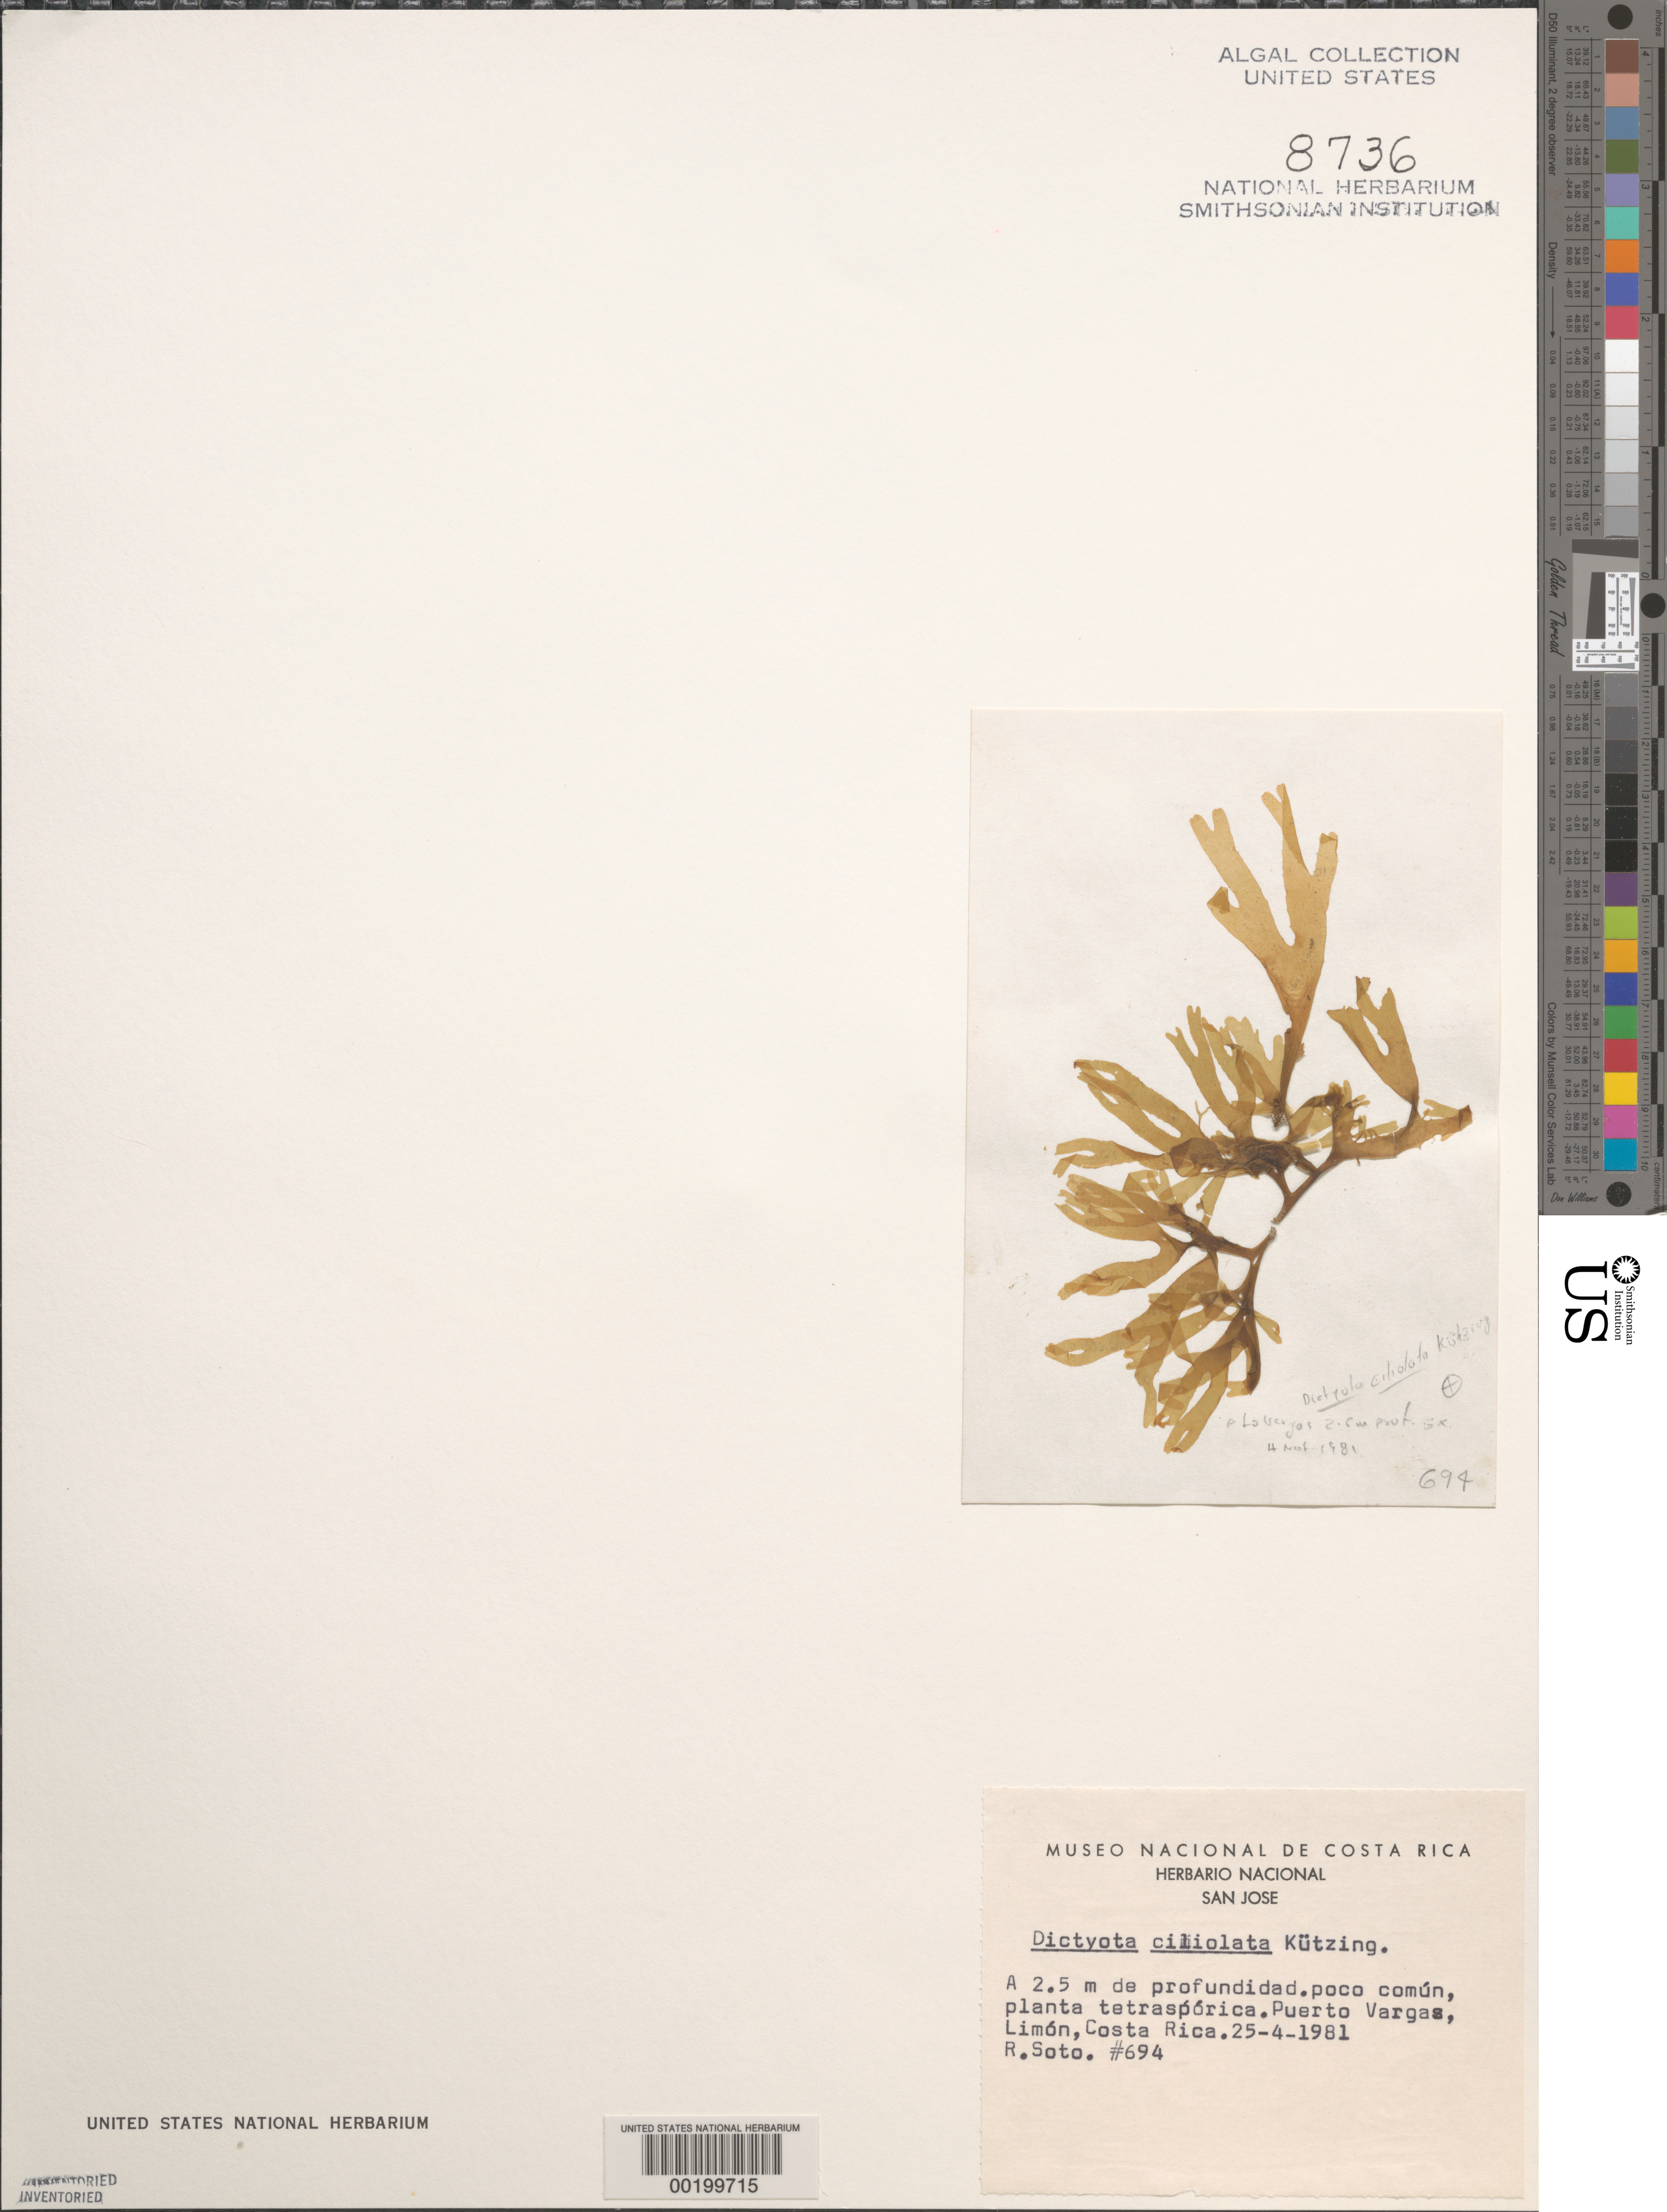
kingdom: Chromista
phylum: Ochrophyta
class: Phaeophyceae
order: Dictyotales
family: Dictyotaceae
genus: Dictyota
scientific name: Dictyota ciliolata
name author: Sond. ex Kütz.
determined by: Soto, R.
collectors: R. Soto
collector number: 694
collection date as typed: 25 Apr 1981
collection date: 1981-04-25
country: Costa Rica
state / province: Limón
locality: Puerto vargas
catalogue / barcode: US 8736